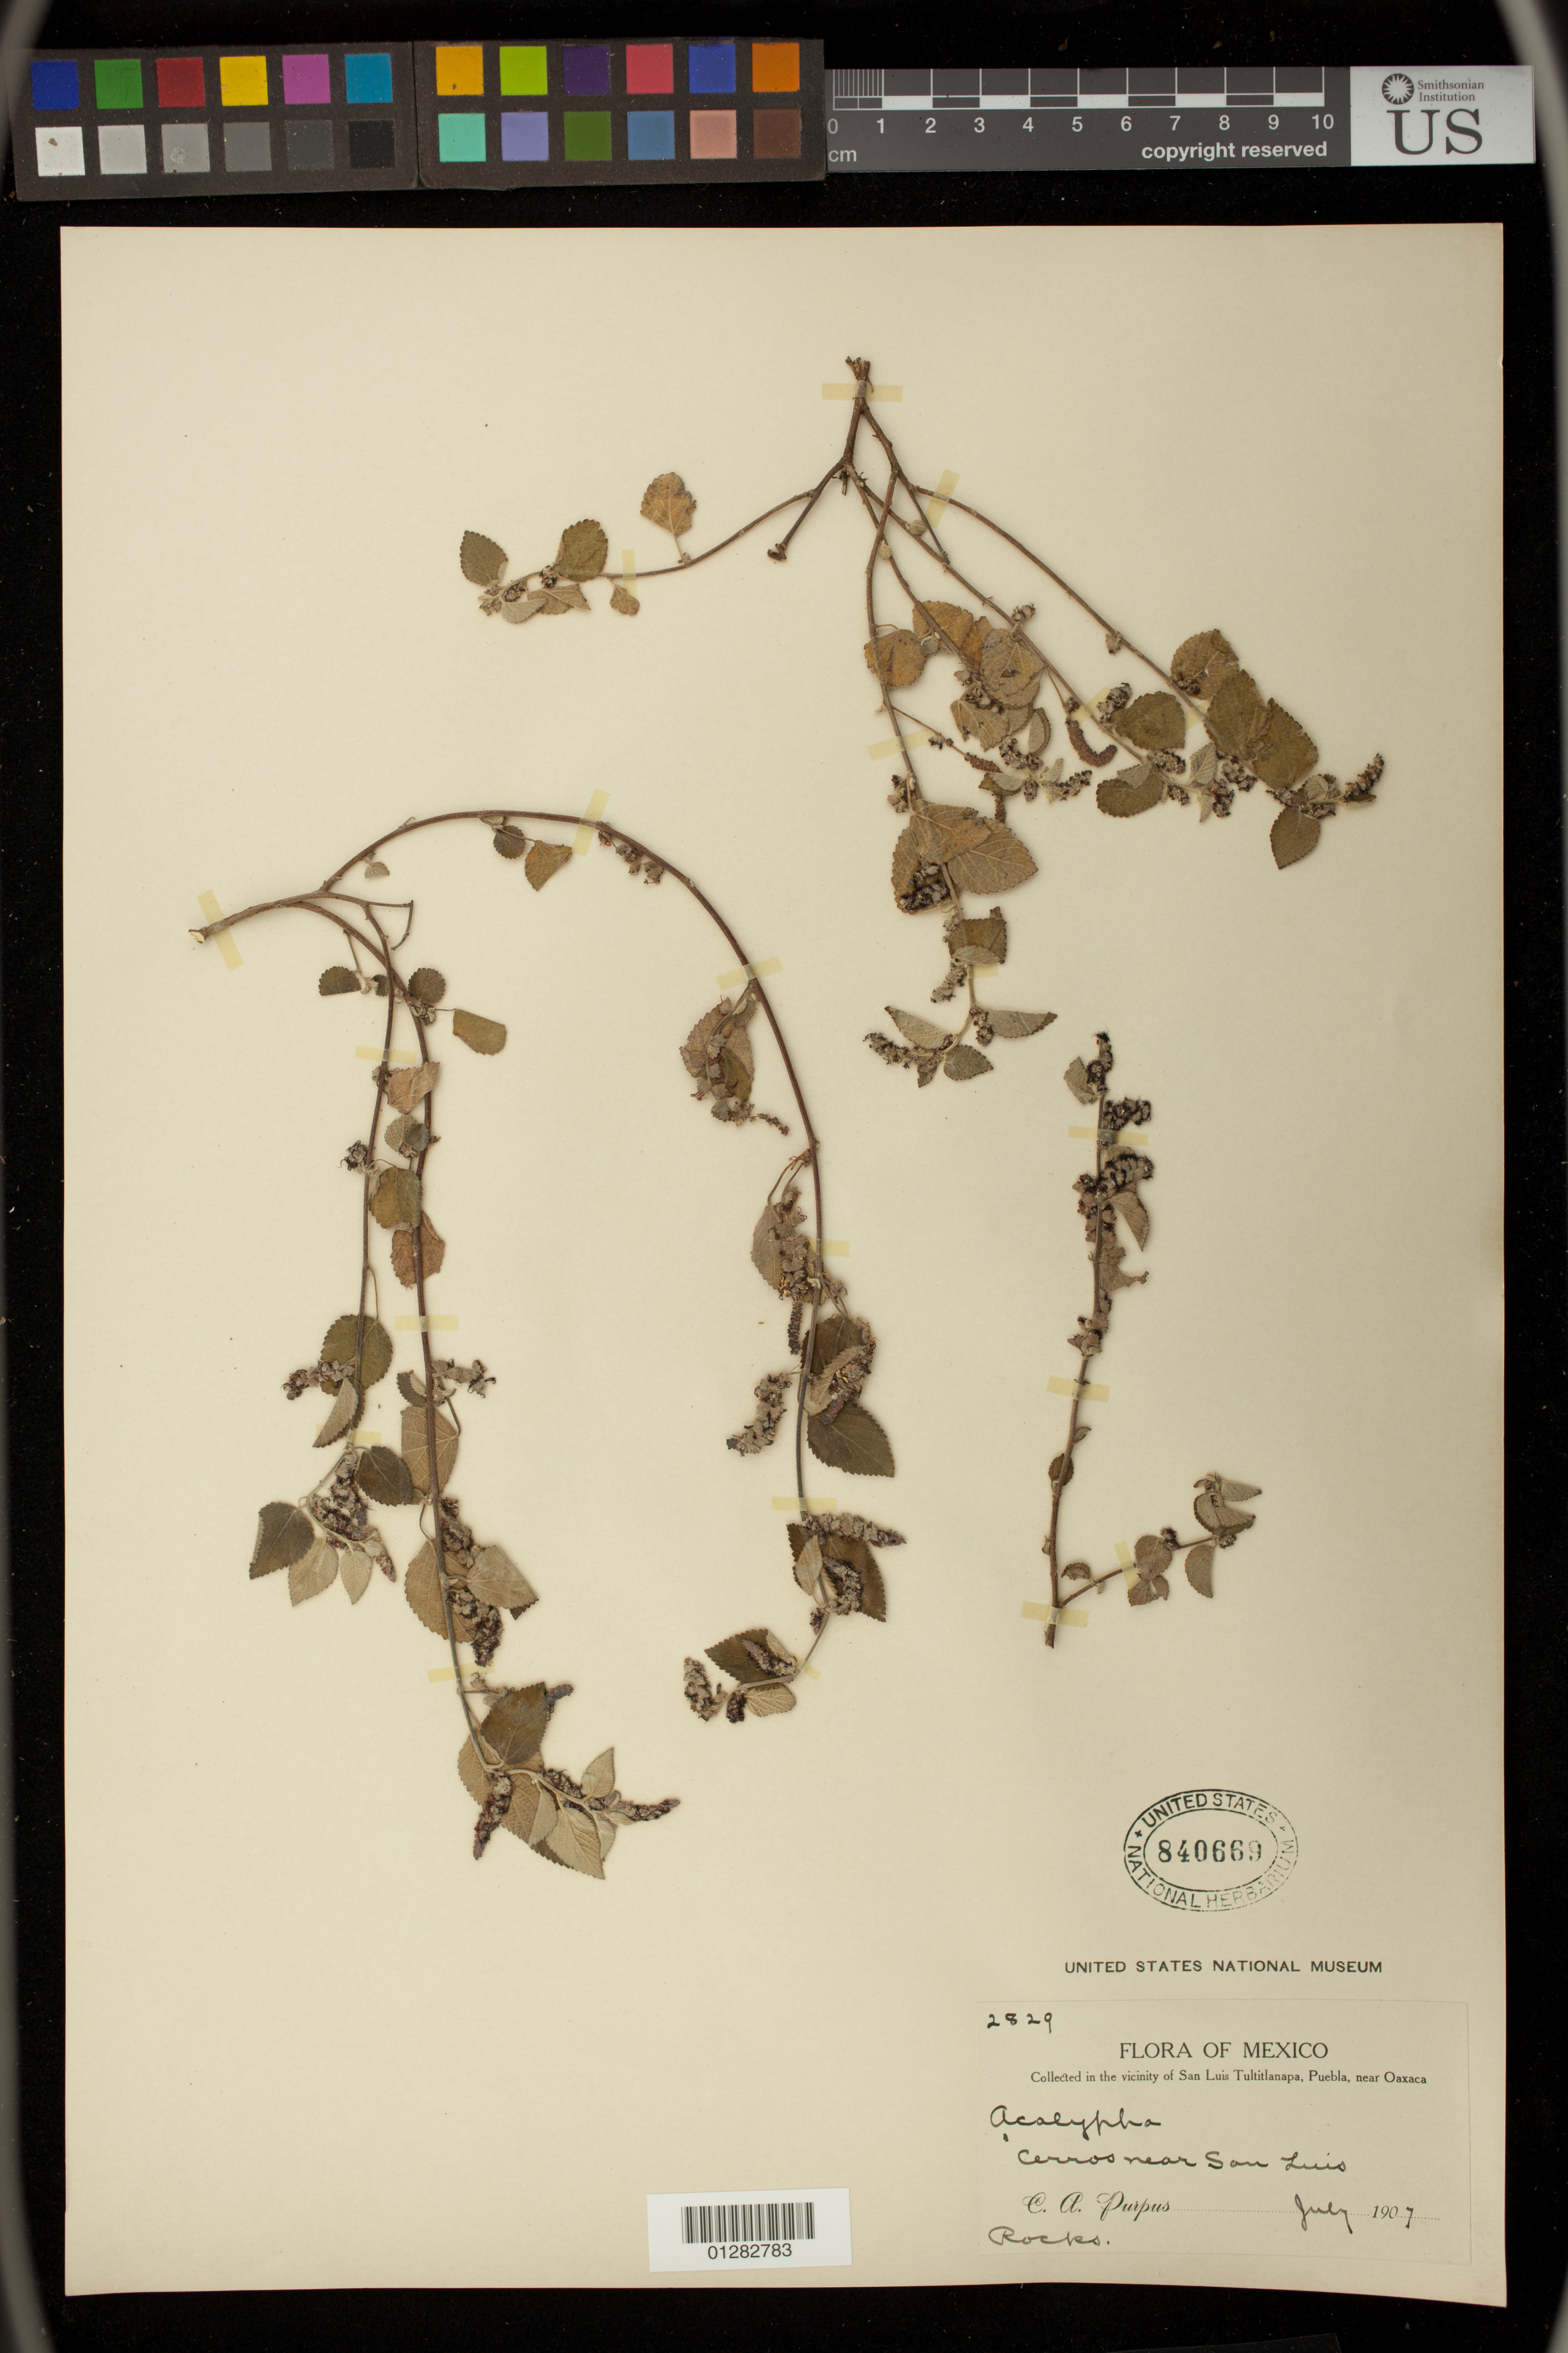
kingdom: Plantae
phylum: Tracheophyta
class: Magnoliopsida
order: Malpighiales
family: Euphorbiaceae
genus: Acalypha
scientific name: Acalypha sp.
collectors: C. A. Purpus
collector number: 2829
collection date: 1907-07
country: Mexico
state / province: Puebla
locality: Cerros near San Luis Tultitlanapa, Puebla, near Oaxaca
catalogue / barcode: US 840669